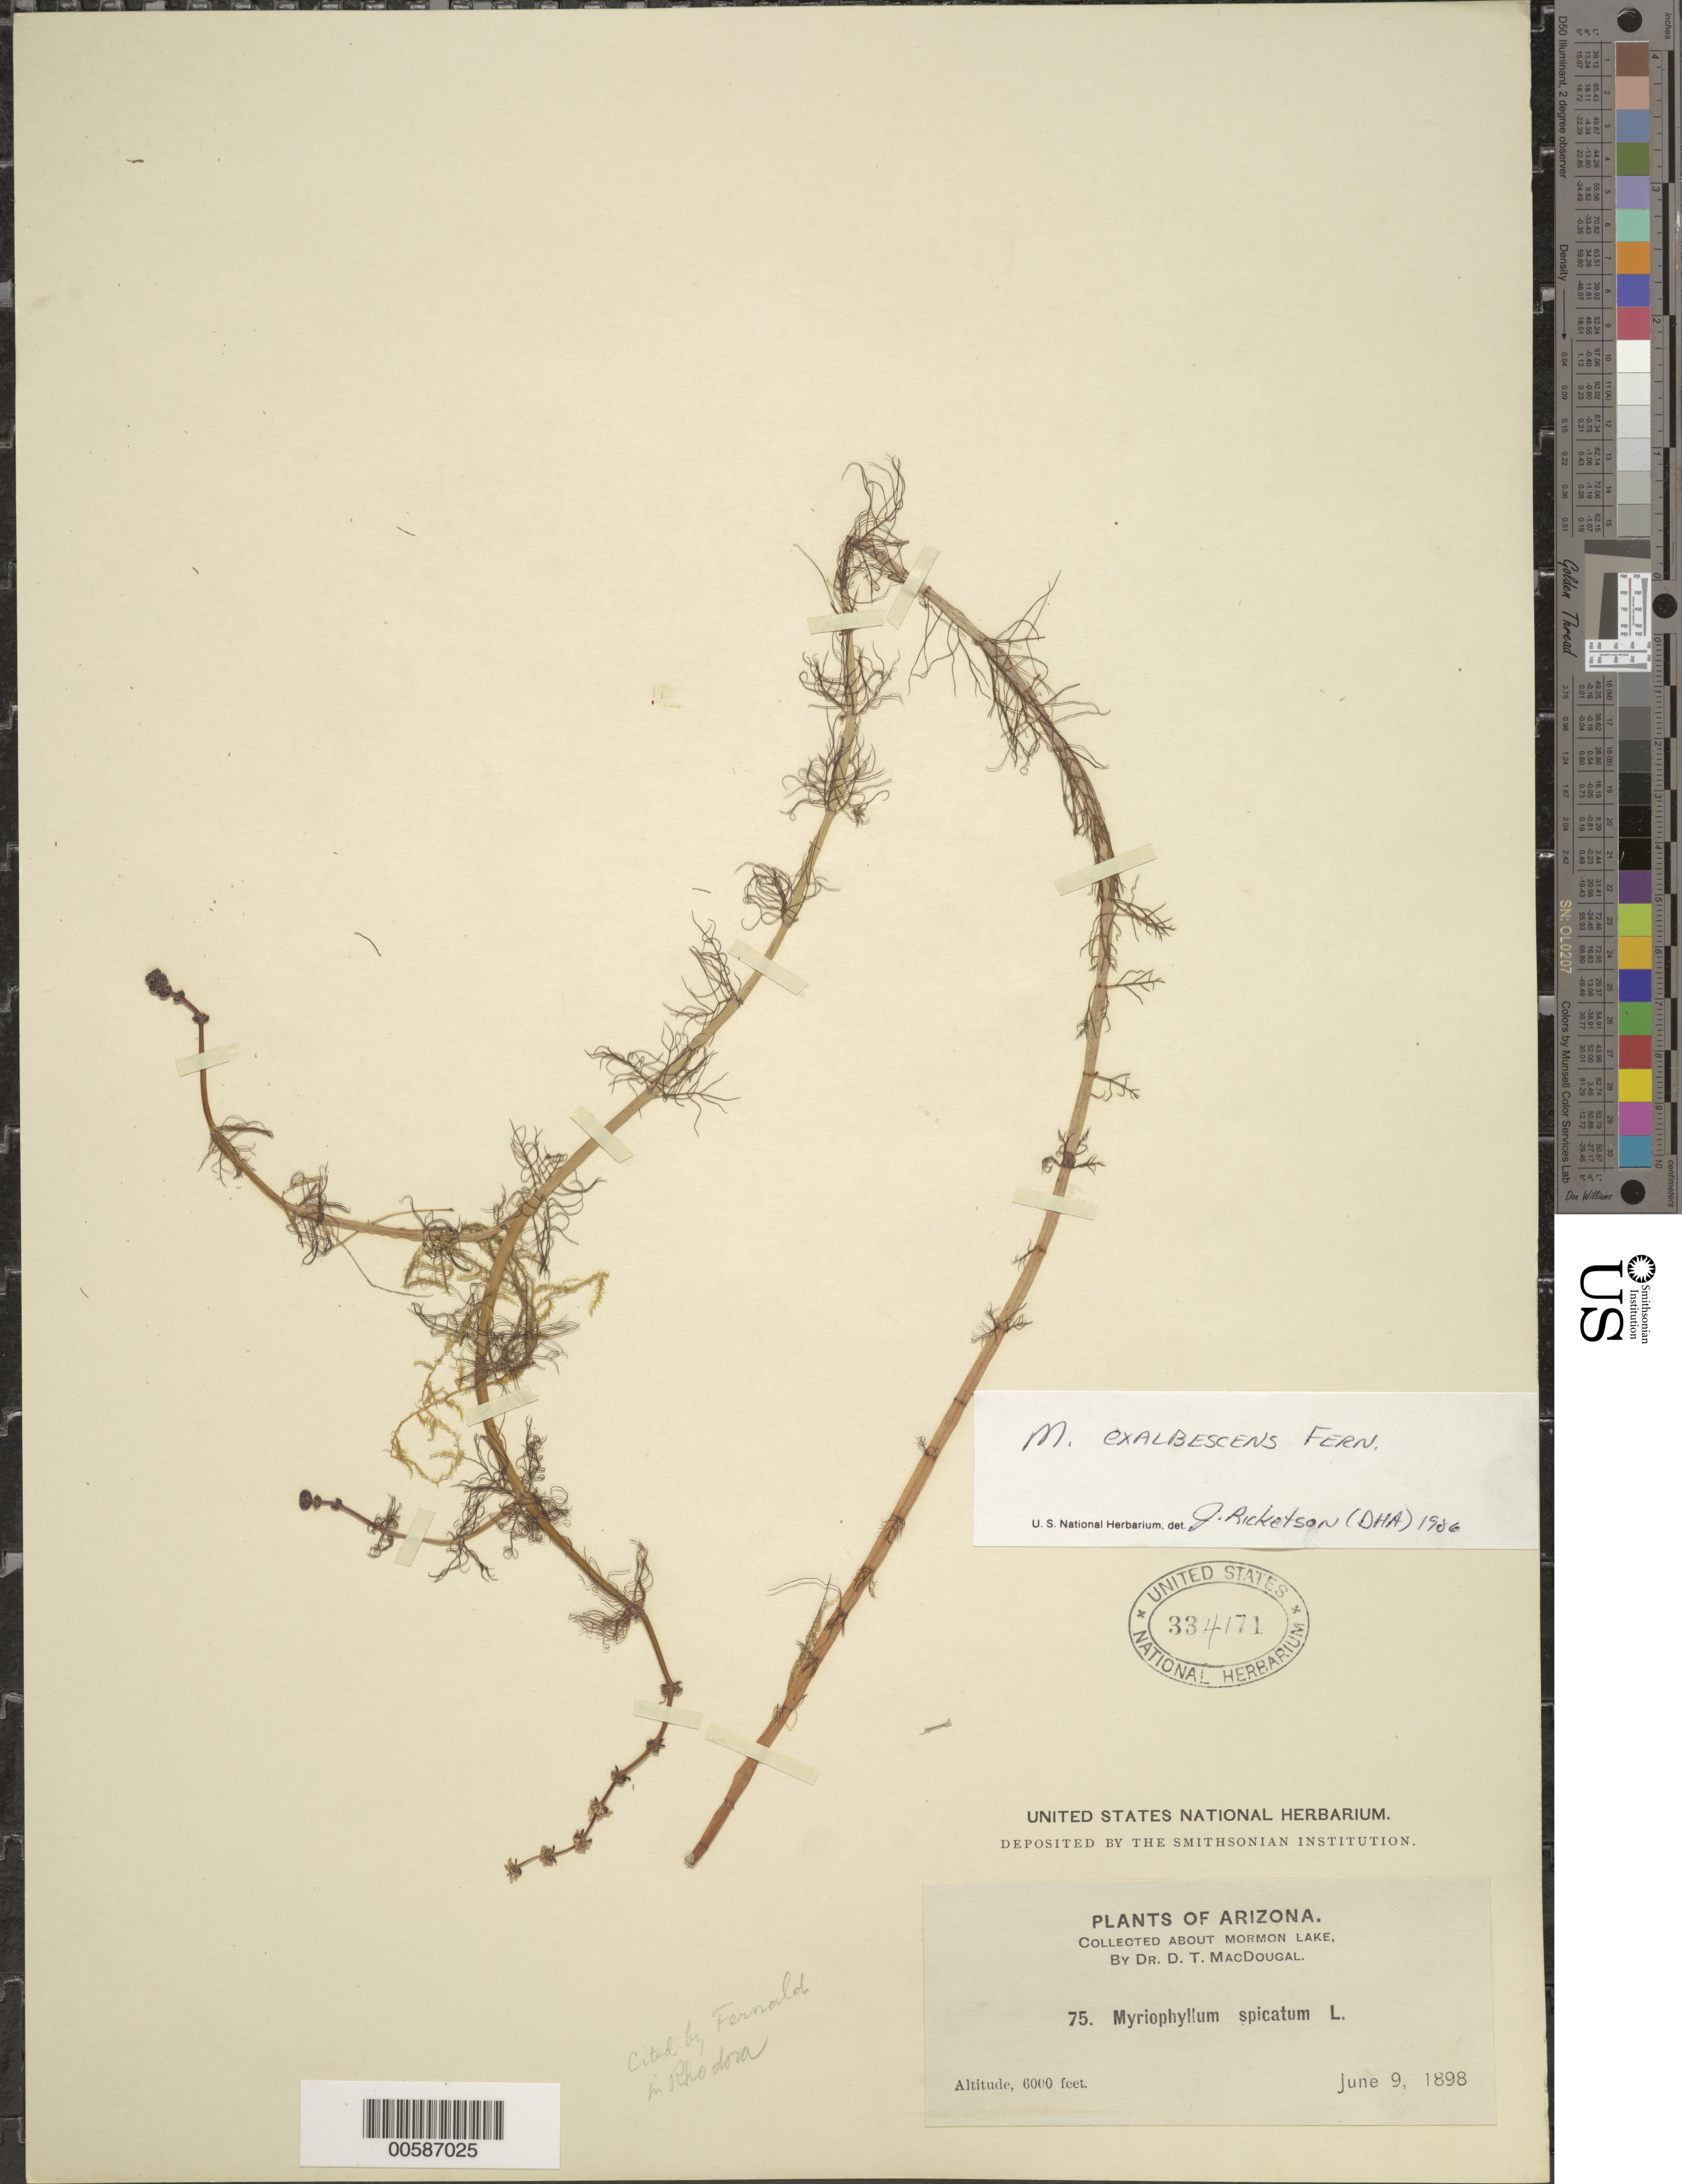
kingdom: Plantae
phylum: Tracheophyta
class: Magnoliopsida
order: Saxifragales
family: Haloragaceae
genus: Myriophyllum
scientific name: Myriophyllum exalbescens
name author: Fernald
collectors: D. T. MacDougal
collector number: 75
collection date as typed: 09 Jun 1898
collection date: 1898-06-09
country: United States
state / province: Arizona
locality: Mormon Lake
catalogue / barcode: US 334171